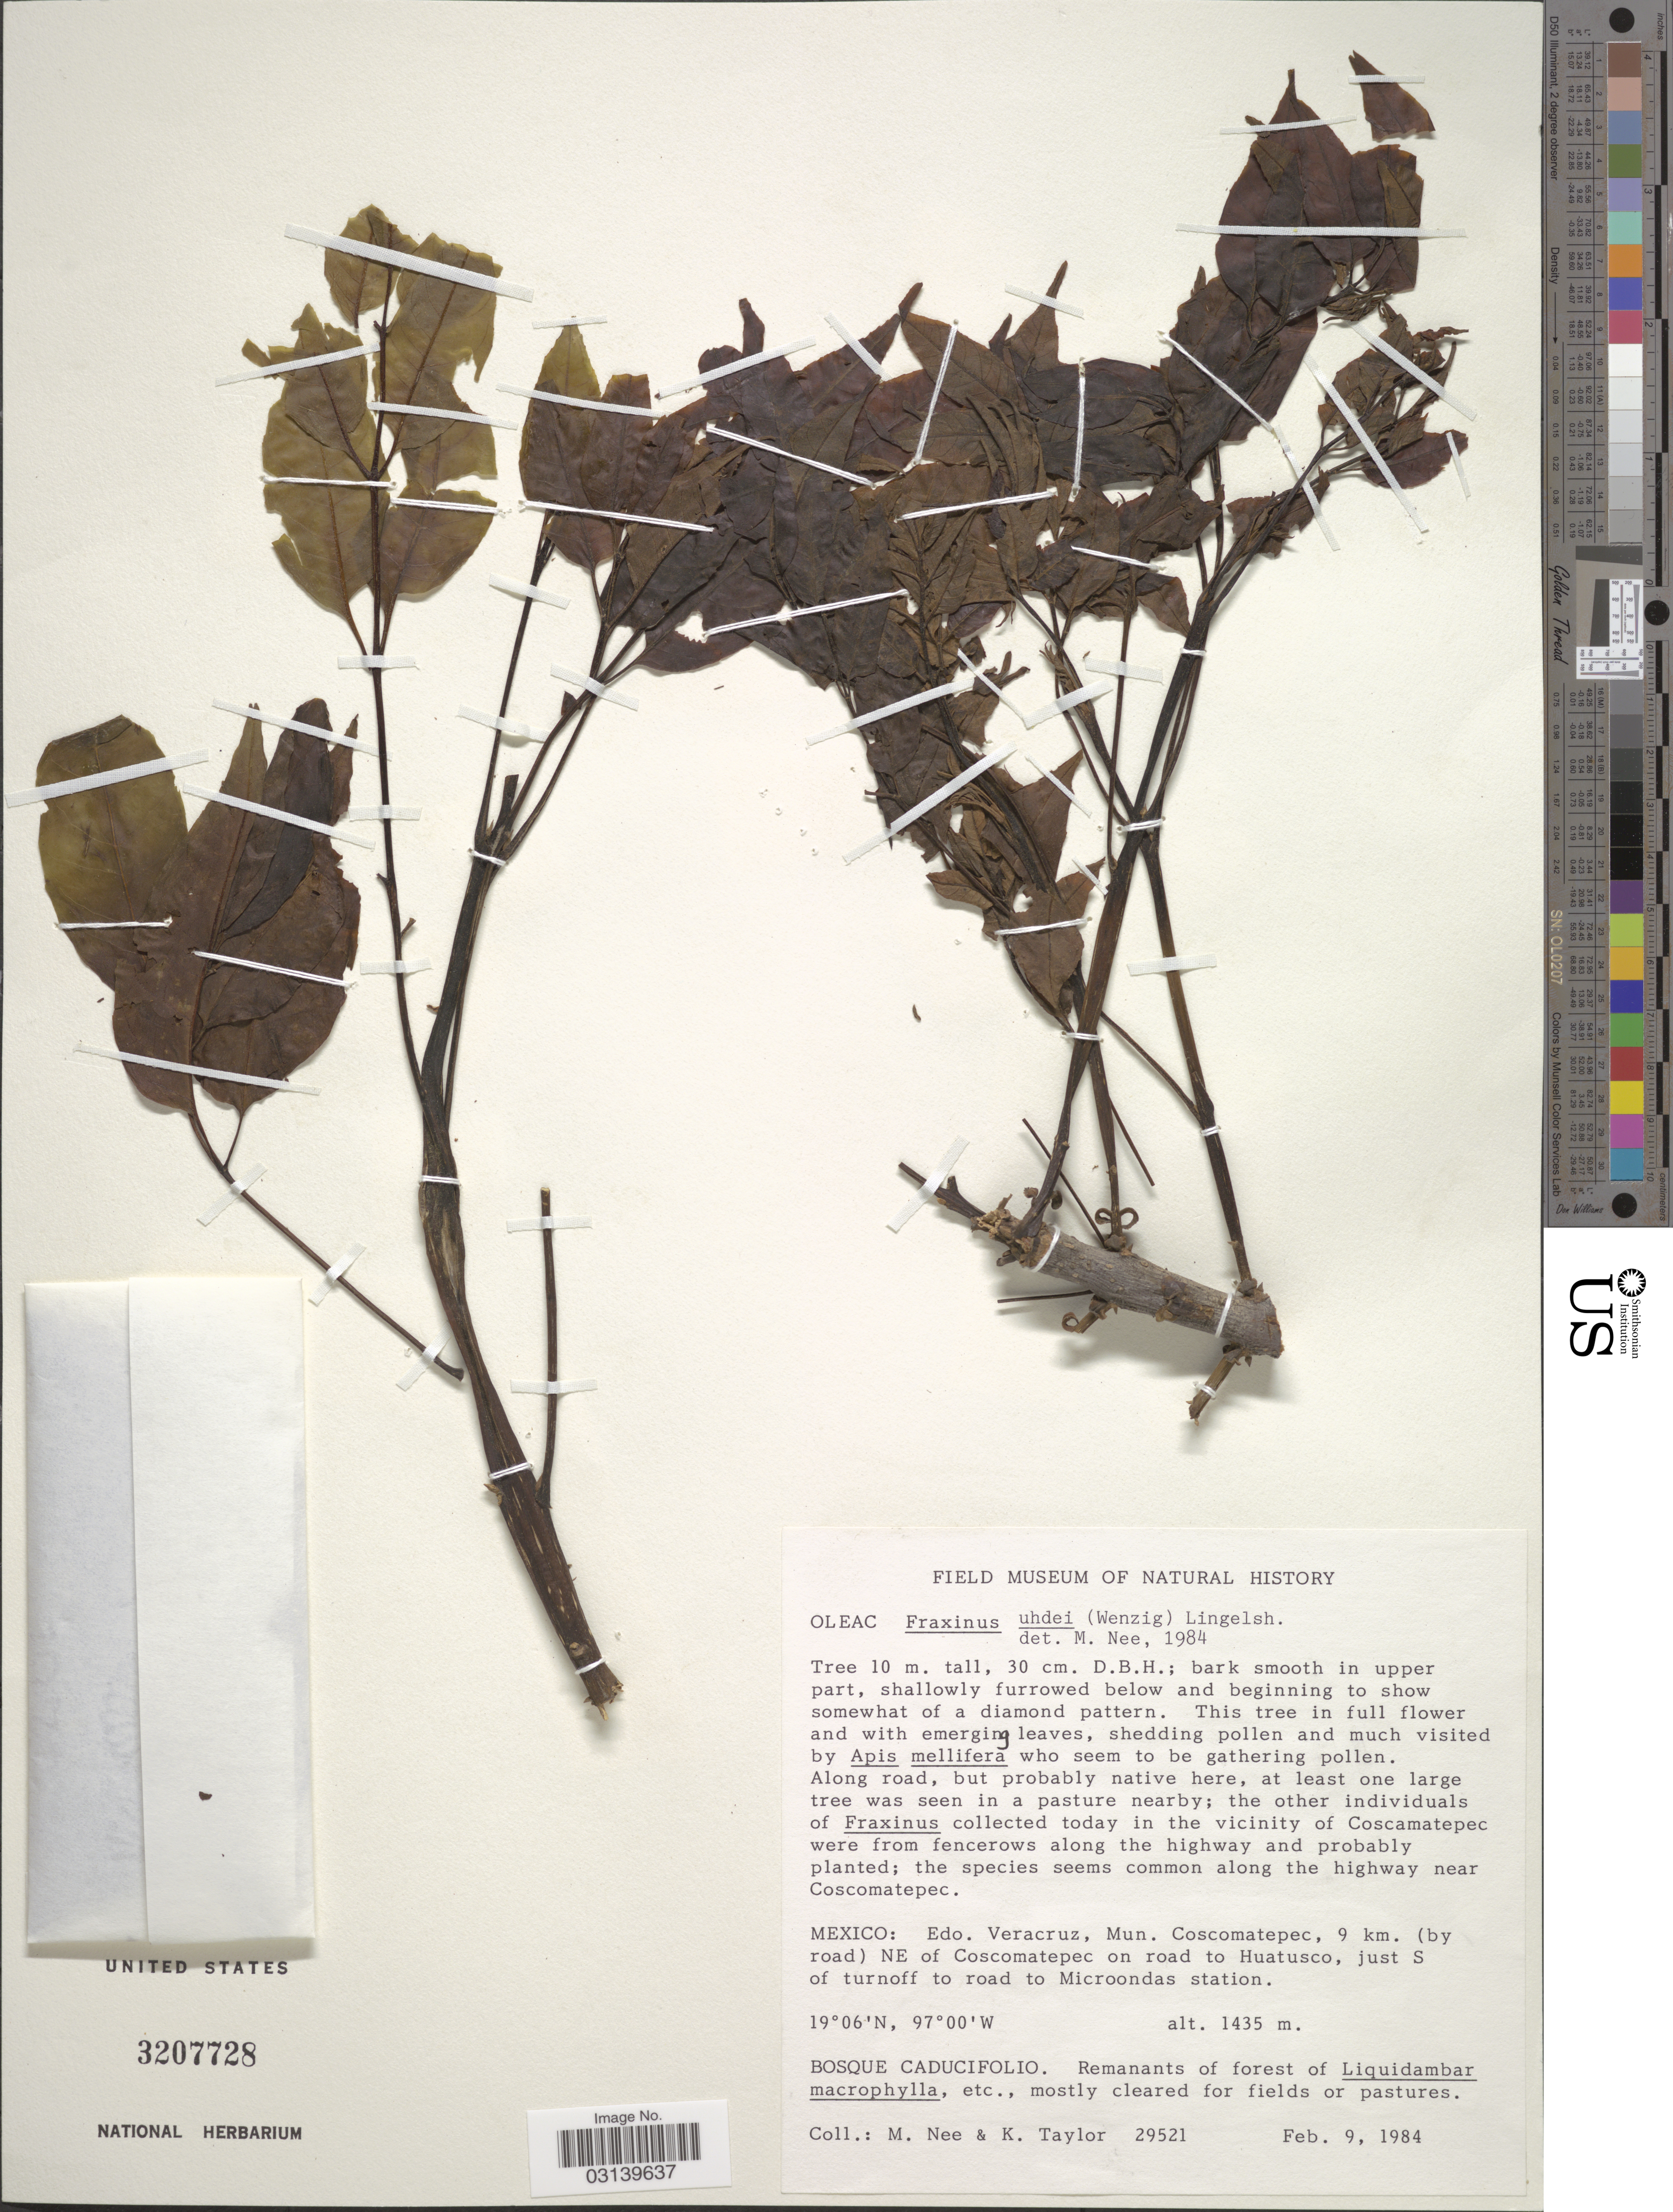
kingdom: Plantae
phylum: Tracheophyta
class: Magnoliopsida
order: Lamiales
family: Oleaceae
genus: Fraxinus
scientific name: Fraxinus uhdei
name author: (Wenz.) Lingelsh.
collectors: M. Nee & K. Taylor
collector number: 29521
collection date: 1984-02-09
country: Mexico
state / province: Veracruz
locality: Veracruz, Mun. Coscomatepec, 9 km. (by road) NE of Coscomatepec on road to Huatusco, just S of turnoff to road to Microondas station.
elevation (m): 1435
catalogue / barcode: US 3207728